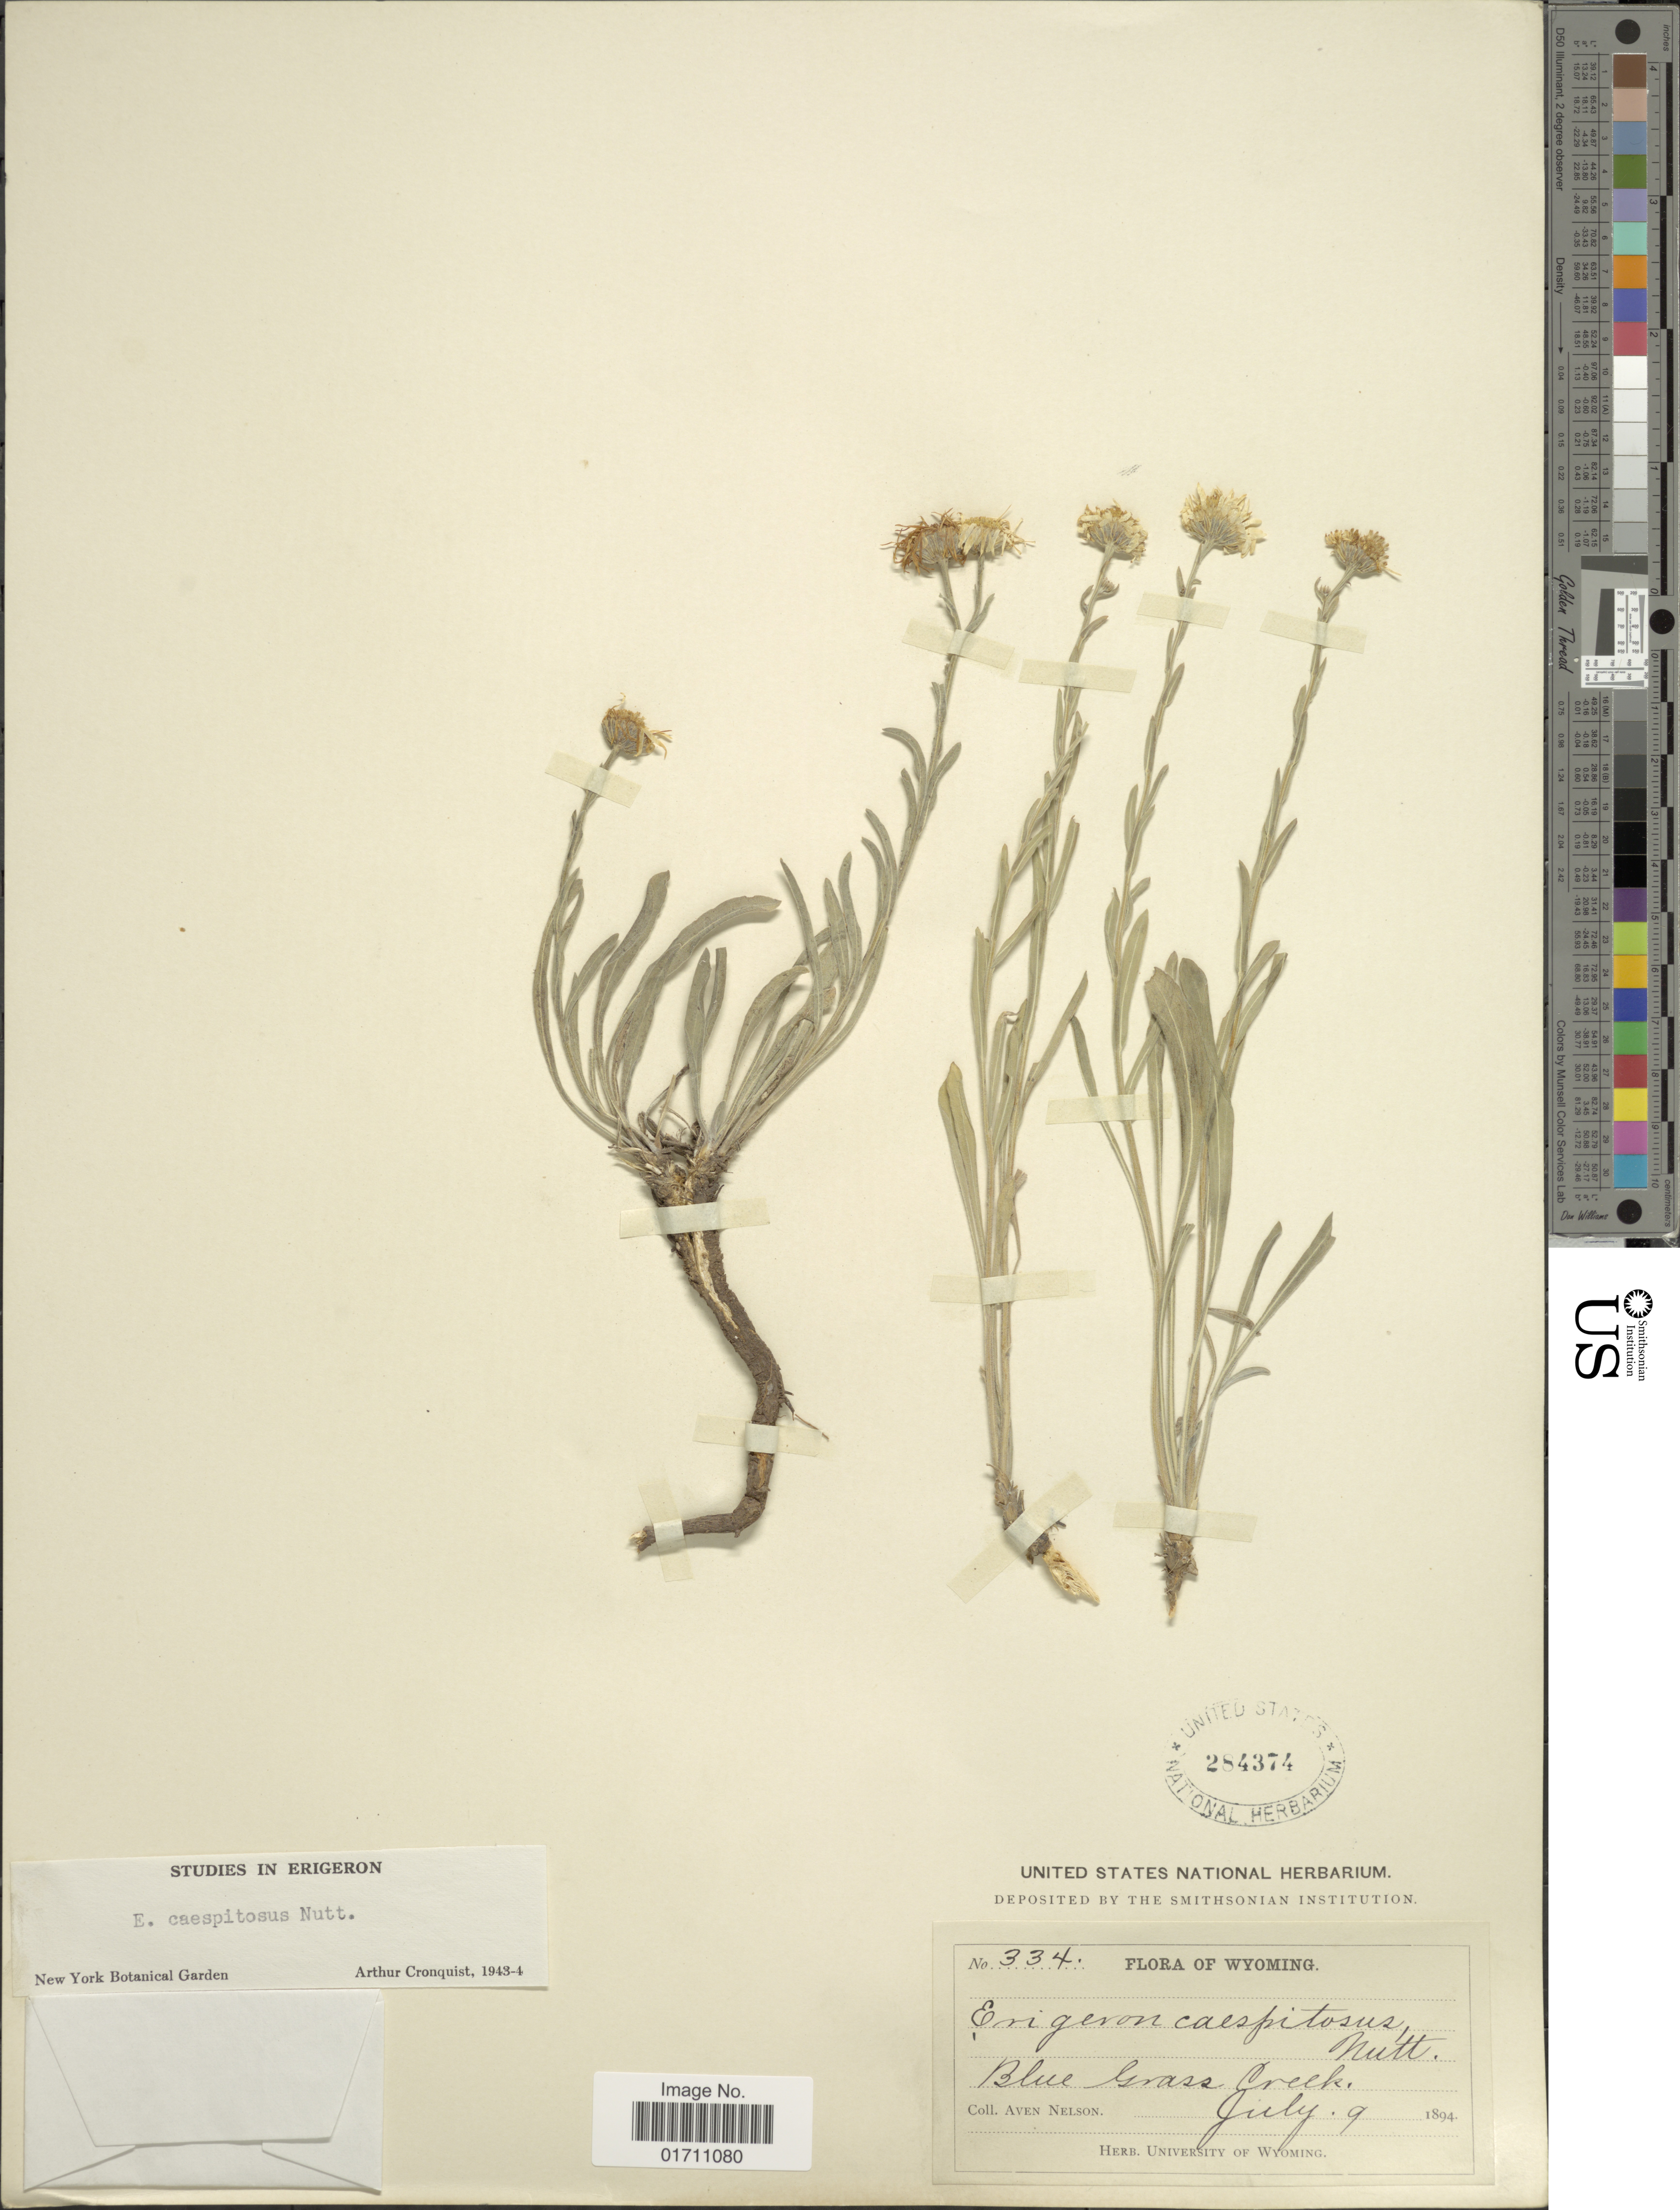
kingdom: Plantae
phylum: Tracheophyta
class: Magnoliopsida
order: Asterales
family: Asteraceae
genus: Erigeron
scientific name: Erigeron caespitosus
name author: Nutt.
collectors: A. Nelson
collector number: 334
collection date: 1894-07-09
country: United States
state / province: Wyoming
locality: Blue Grass Creek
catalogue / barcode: US 284374